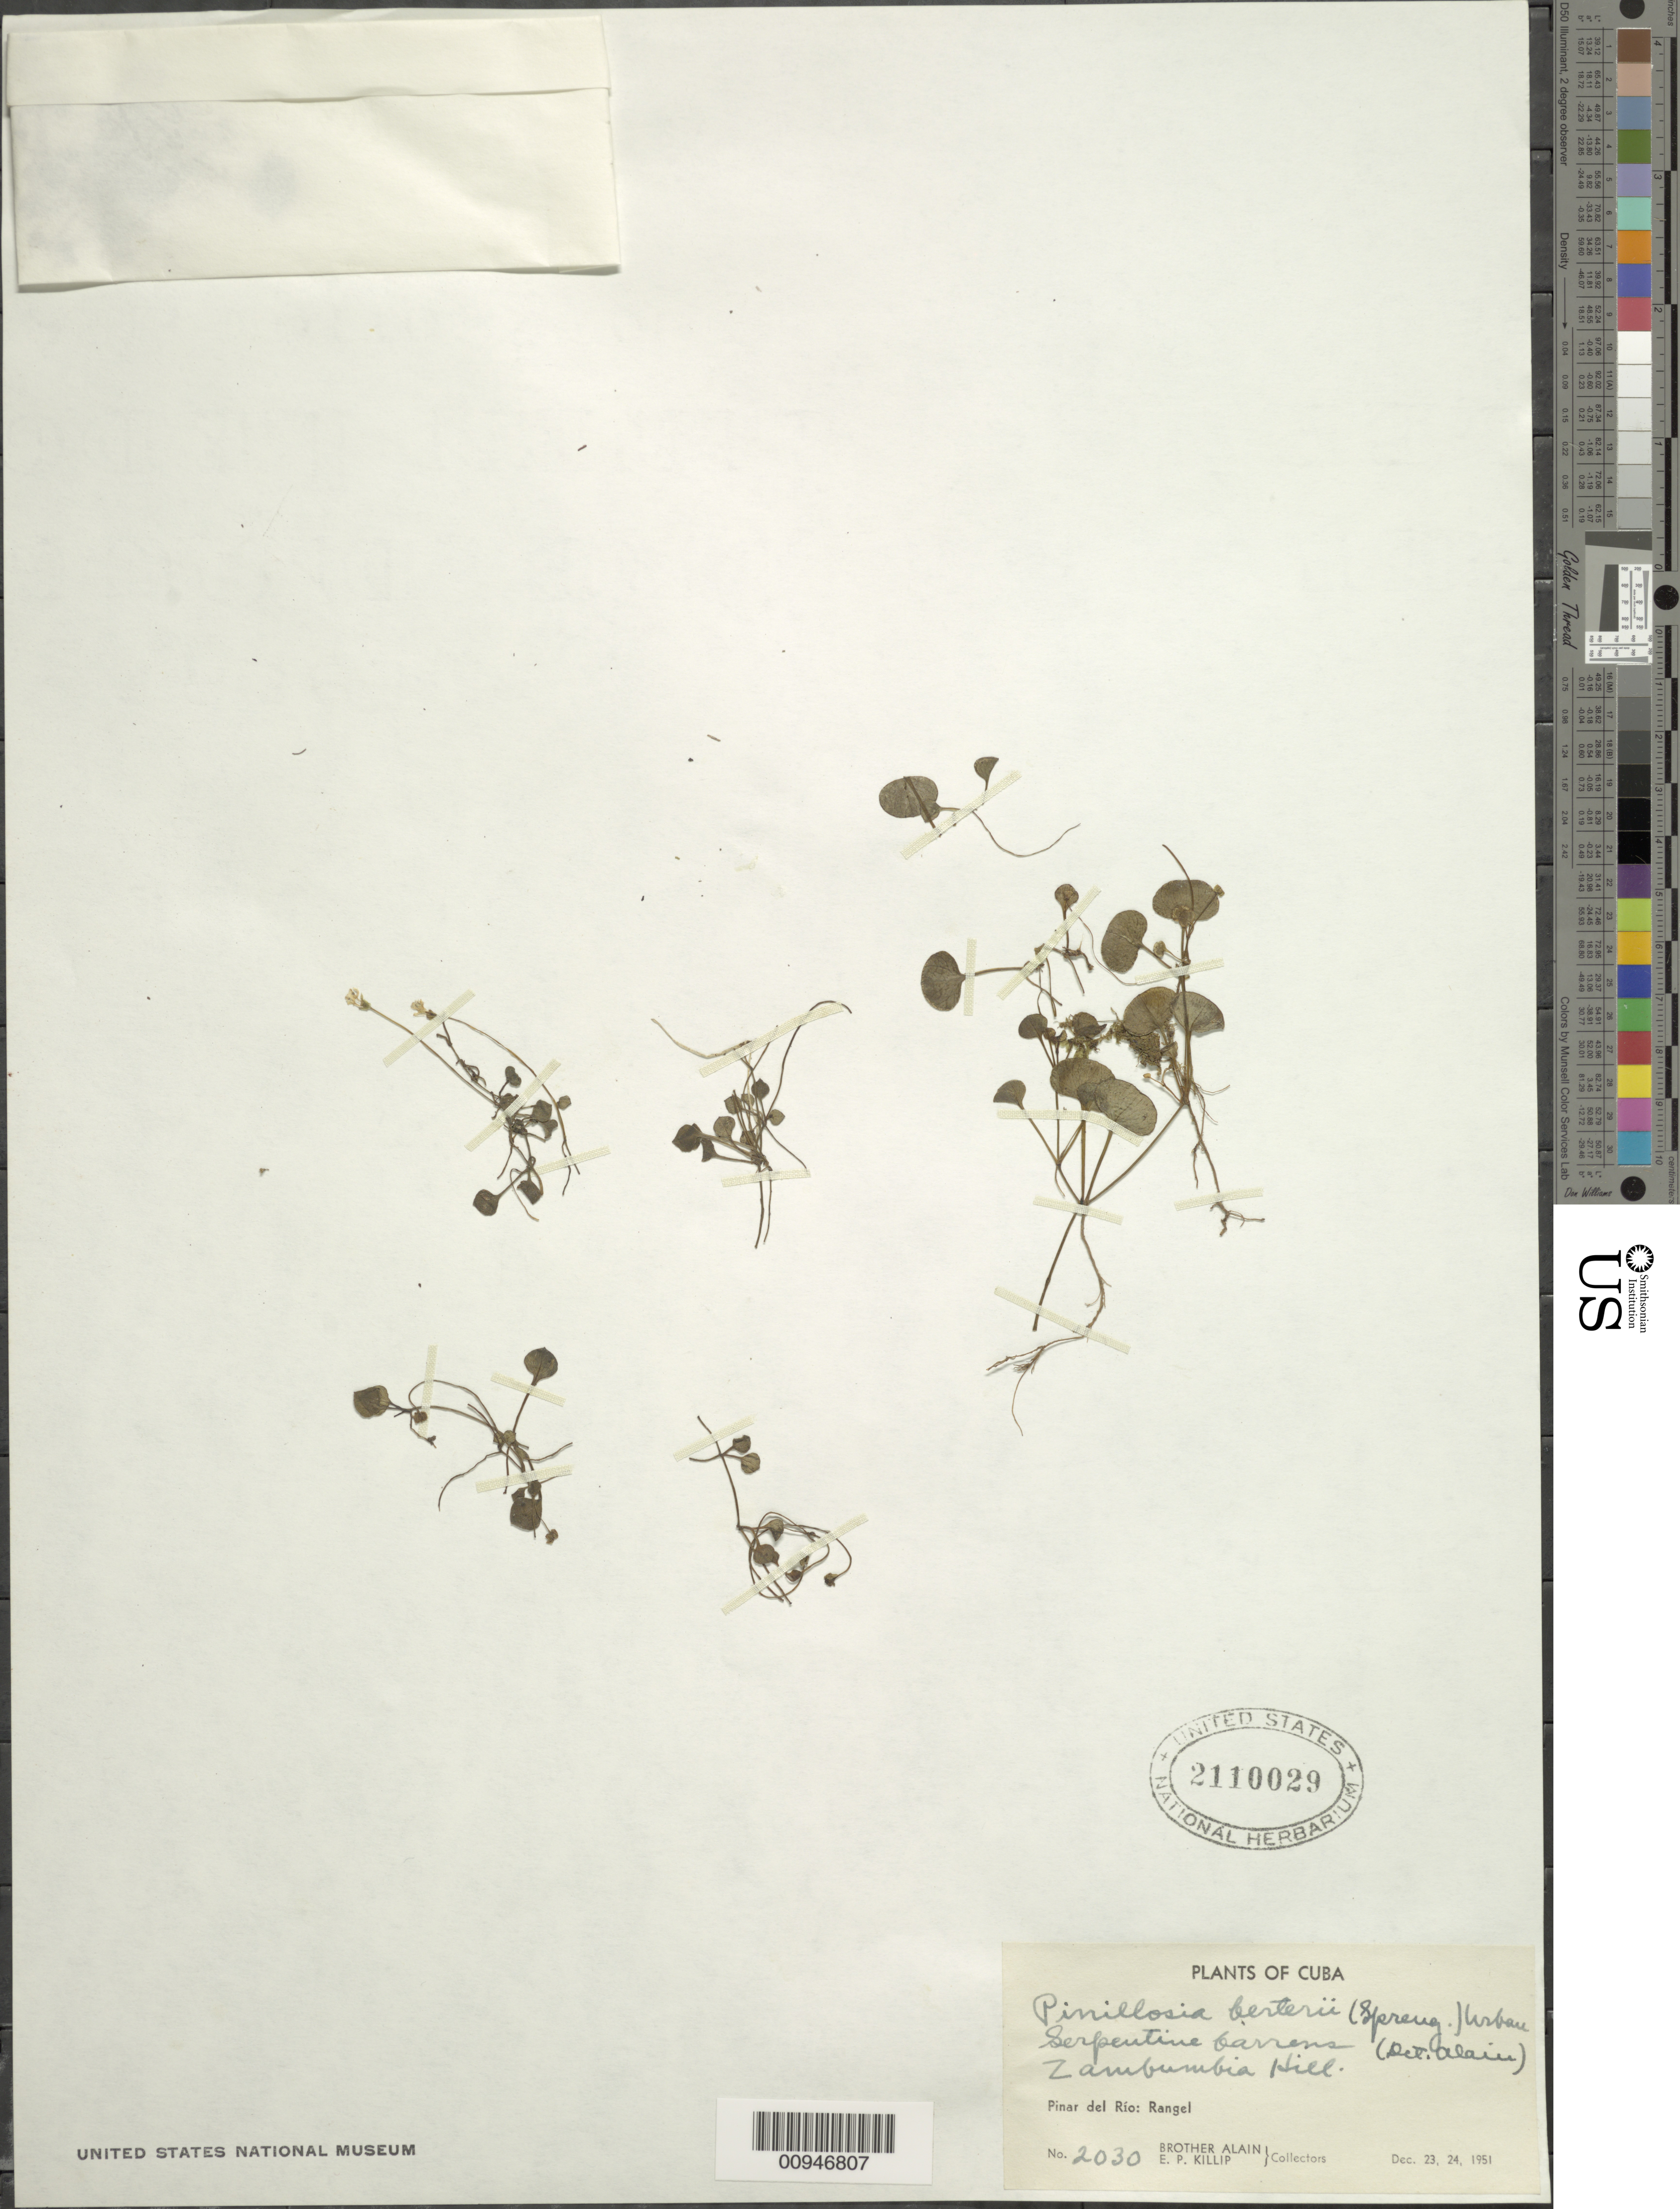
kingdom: Plantae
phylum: Tracheophyta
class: Magnoliopsida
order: Asterales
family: Asteraceae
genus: Pinillosia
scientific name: Pinillosia berteri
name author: (Spreng.) Urb.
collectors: A. H. Liogier & E. P. Killip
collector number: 2030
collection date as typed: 23 Dec 1951 to 24 Dec 1951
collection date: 1951-12-23/1951-12-24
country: Cuba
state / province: Pinar del Rio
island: Cuba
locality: Rangel, Zambumbia hill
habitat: Serpentine barrens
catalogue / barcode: US 2110029